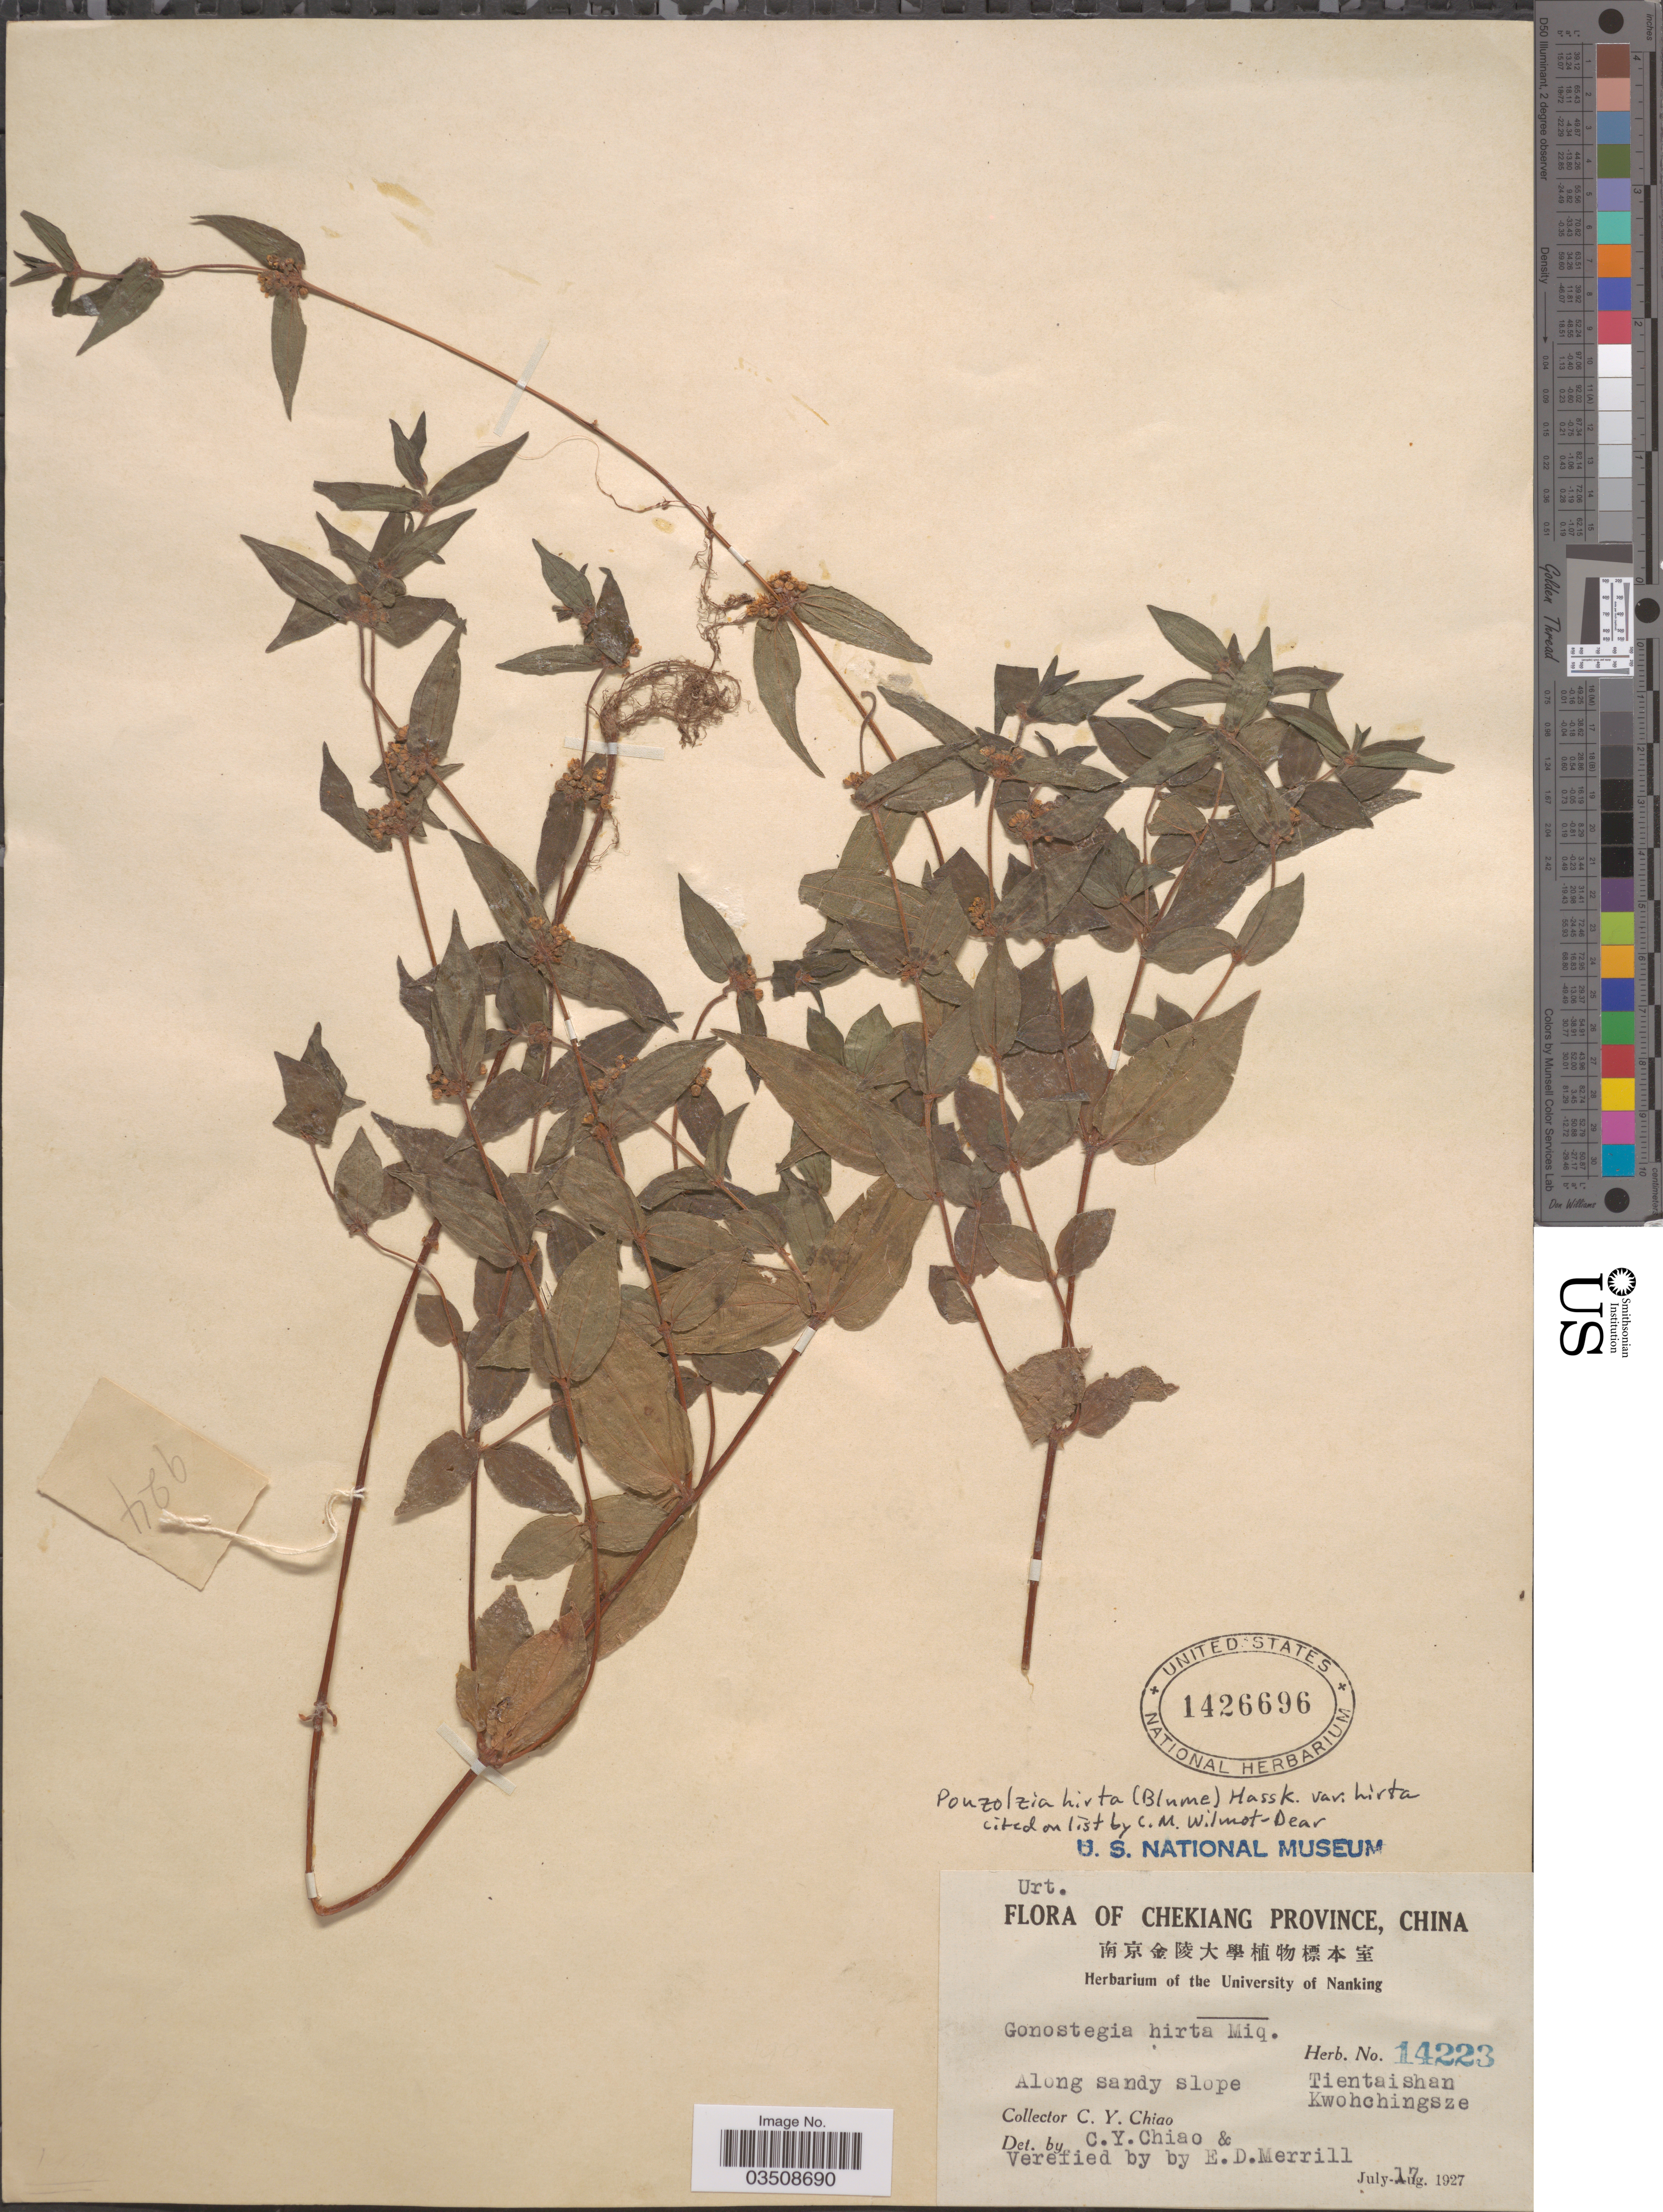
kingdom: Plantae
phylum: Tracheophyta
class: Magnoliopsida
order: Rosales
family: Urticaceae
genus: Gonostegia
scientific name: Gonostegia triandra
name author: (Blume) Miq.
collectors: C. Y. Chiao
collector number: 14223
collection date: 1927-07-17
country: China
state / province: Zhejiang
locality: Chekiang Province. Along sandy slope. Tientaishan. Kwohchingsze.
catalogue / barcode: US 1426696